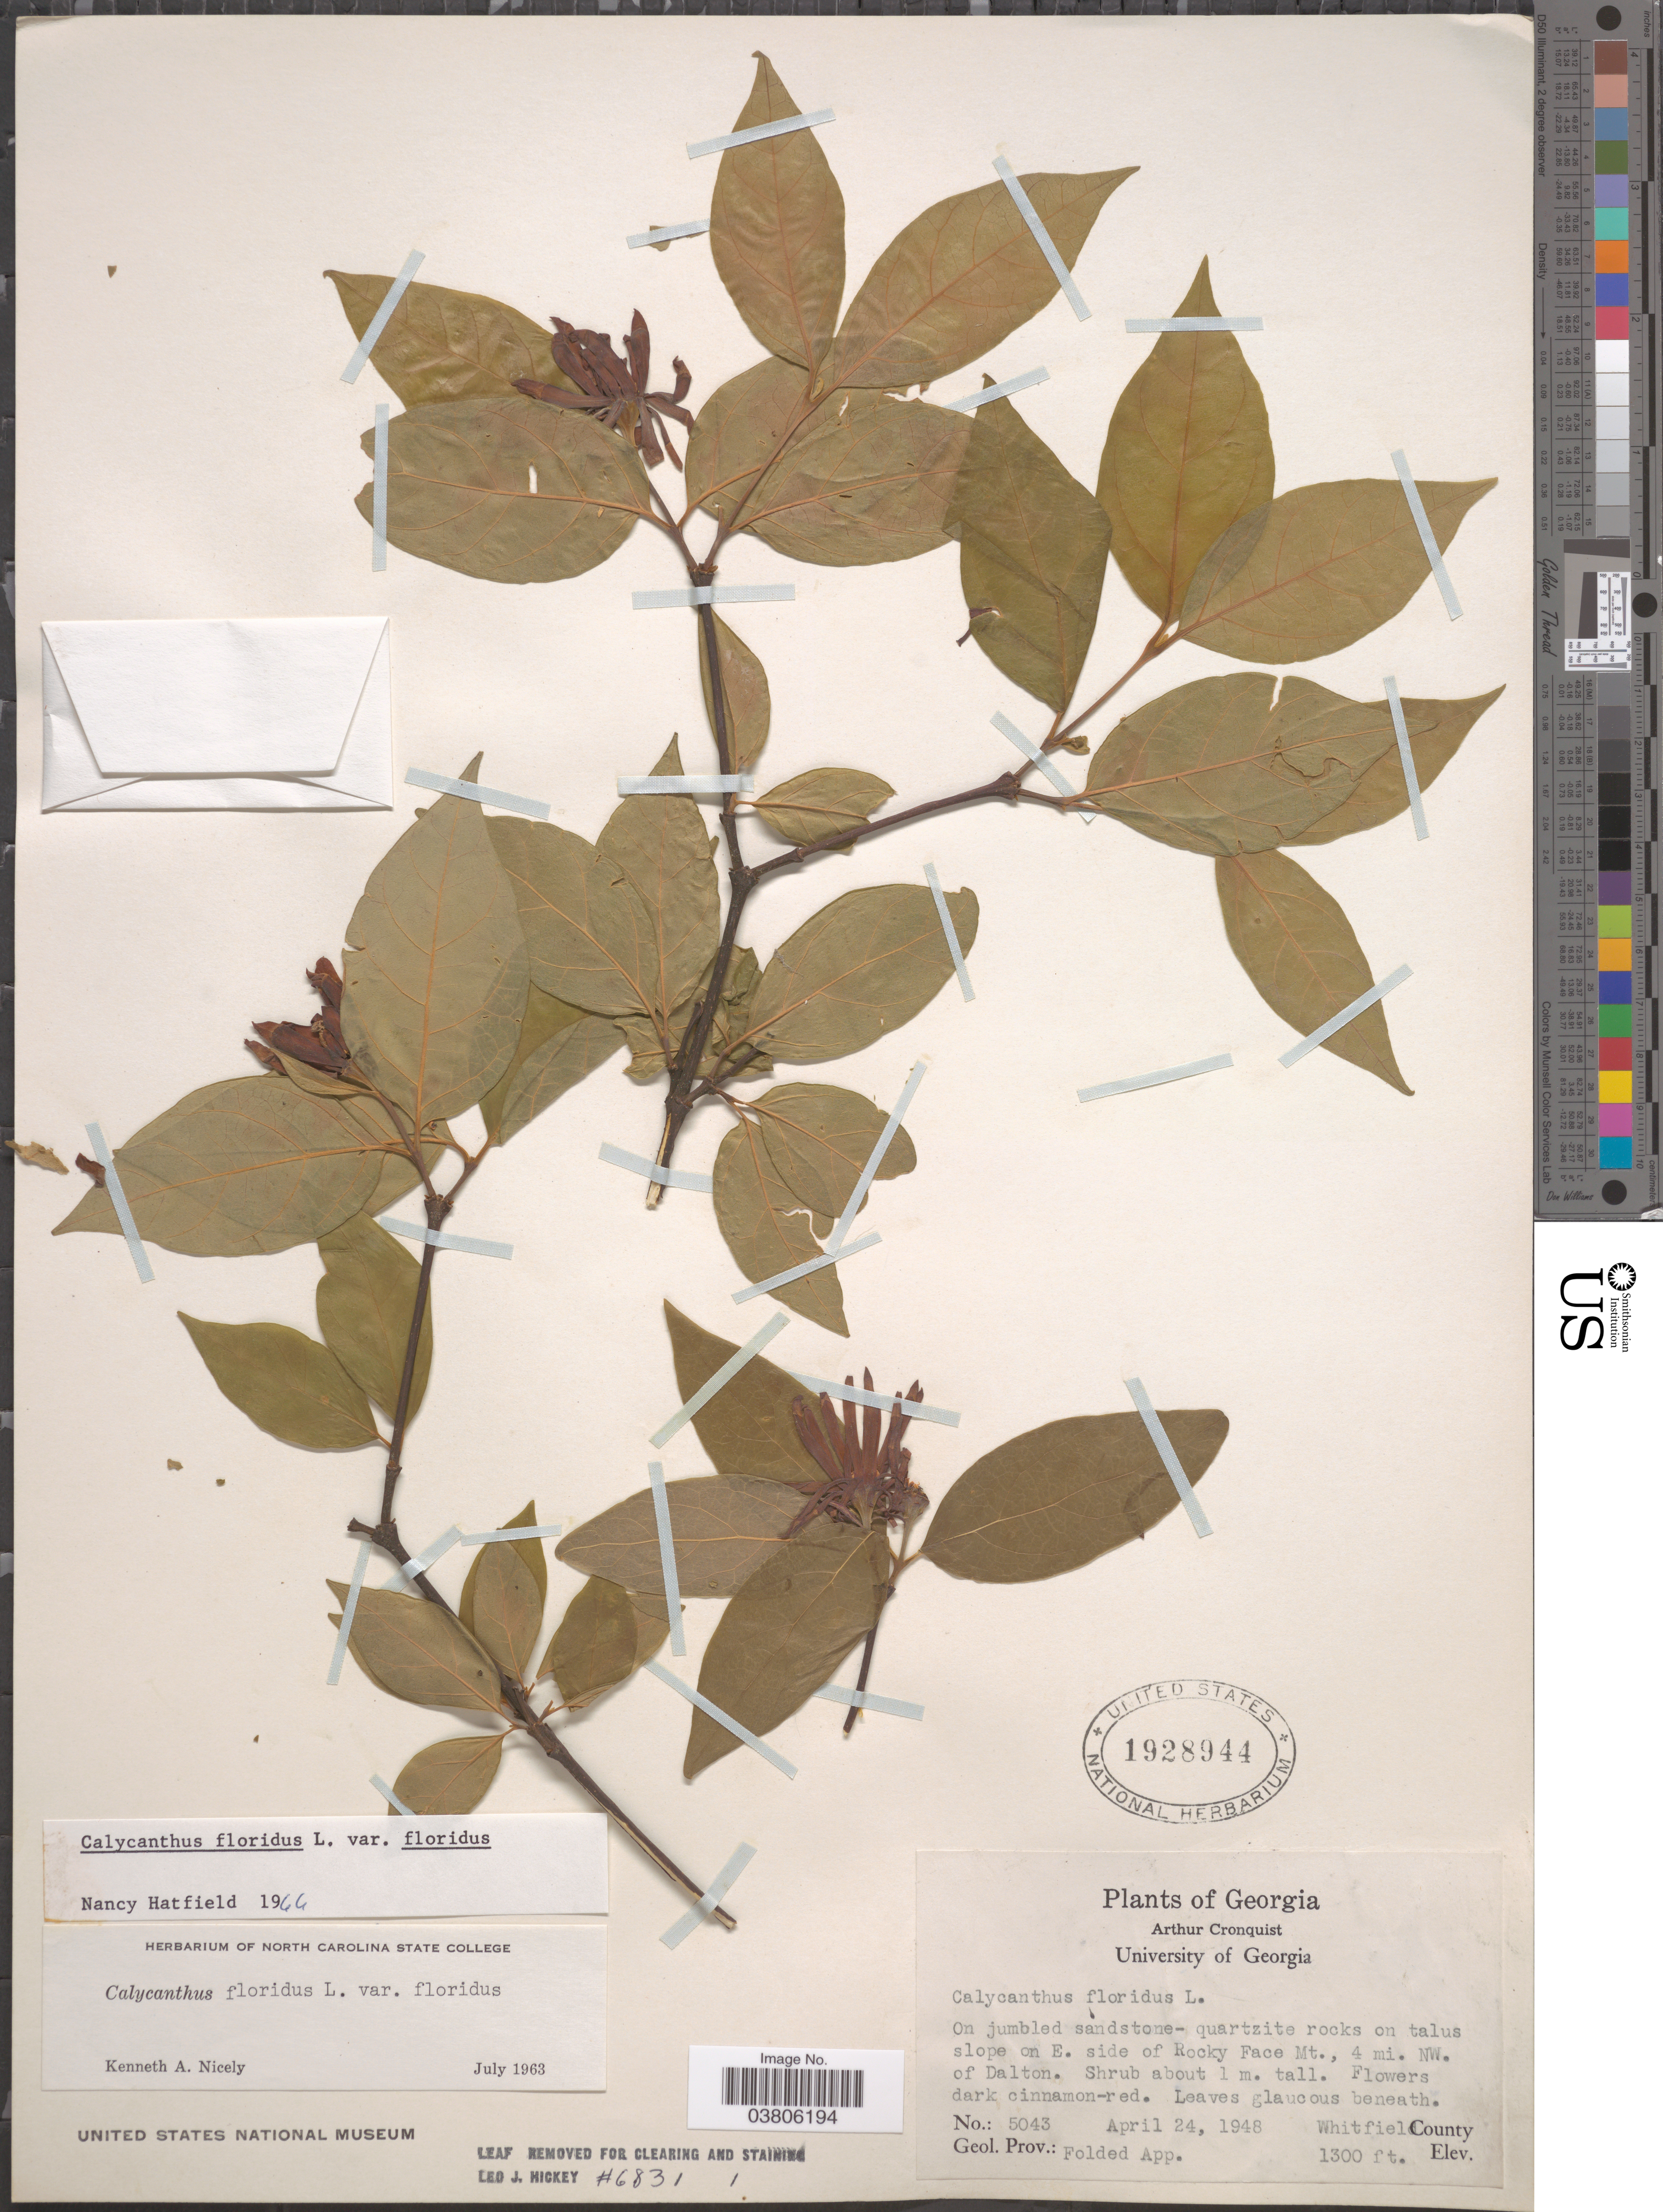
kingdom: Plantae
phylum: Tracheophyta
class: Magnoliopsida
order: Laurales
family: Calycanthaceae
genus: Calycanthus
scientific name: Calycanthus floridus var. floridus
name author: L.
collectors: A. J. Cronquist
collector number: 5043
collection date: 1948-04-24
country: United States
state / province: Georgia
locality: On talus slope on E. side of Rocky Face Mt., 4 mi. NW. of Dalton. Whitfield County. Geol. Prov.: Folded App.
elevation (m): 396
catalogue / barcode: US 1928944